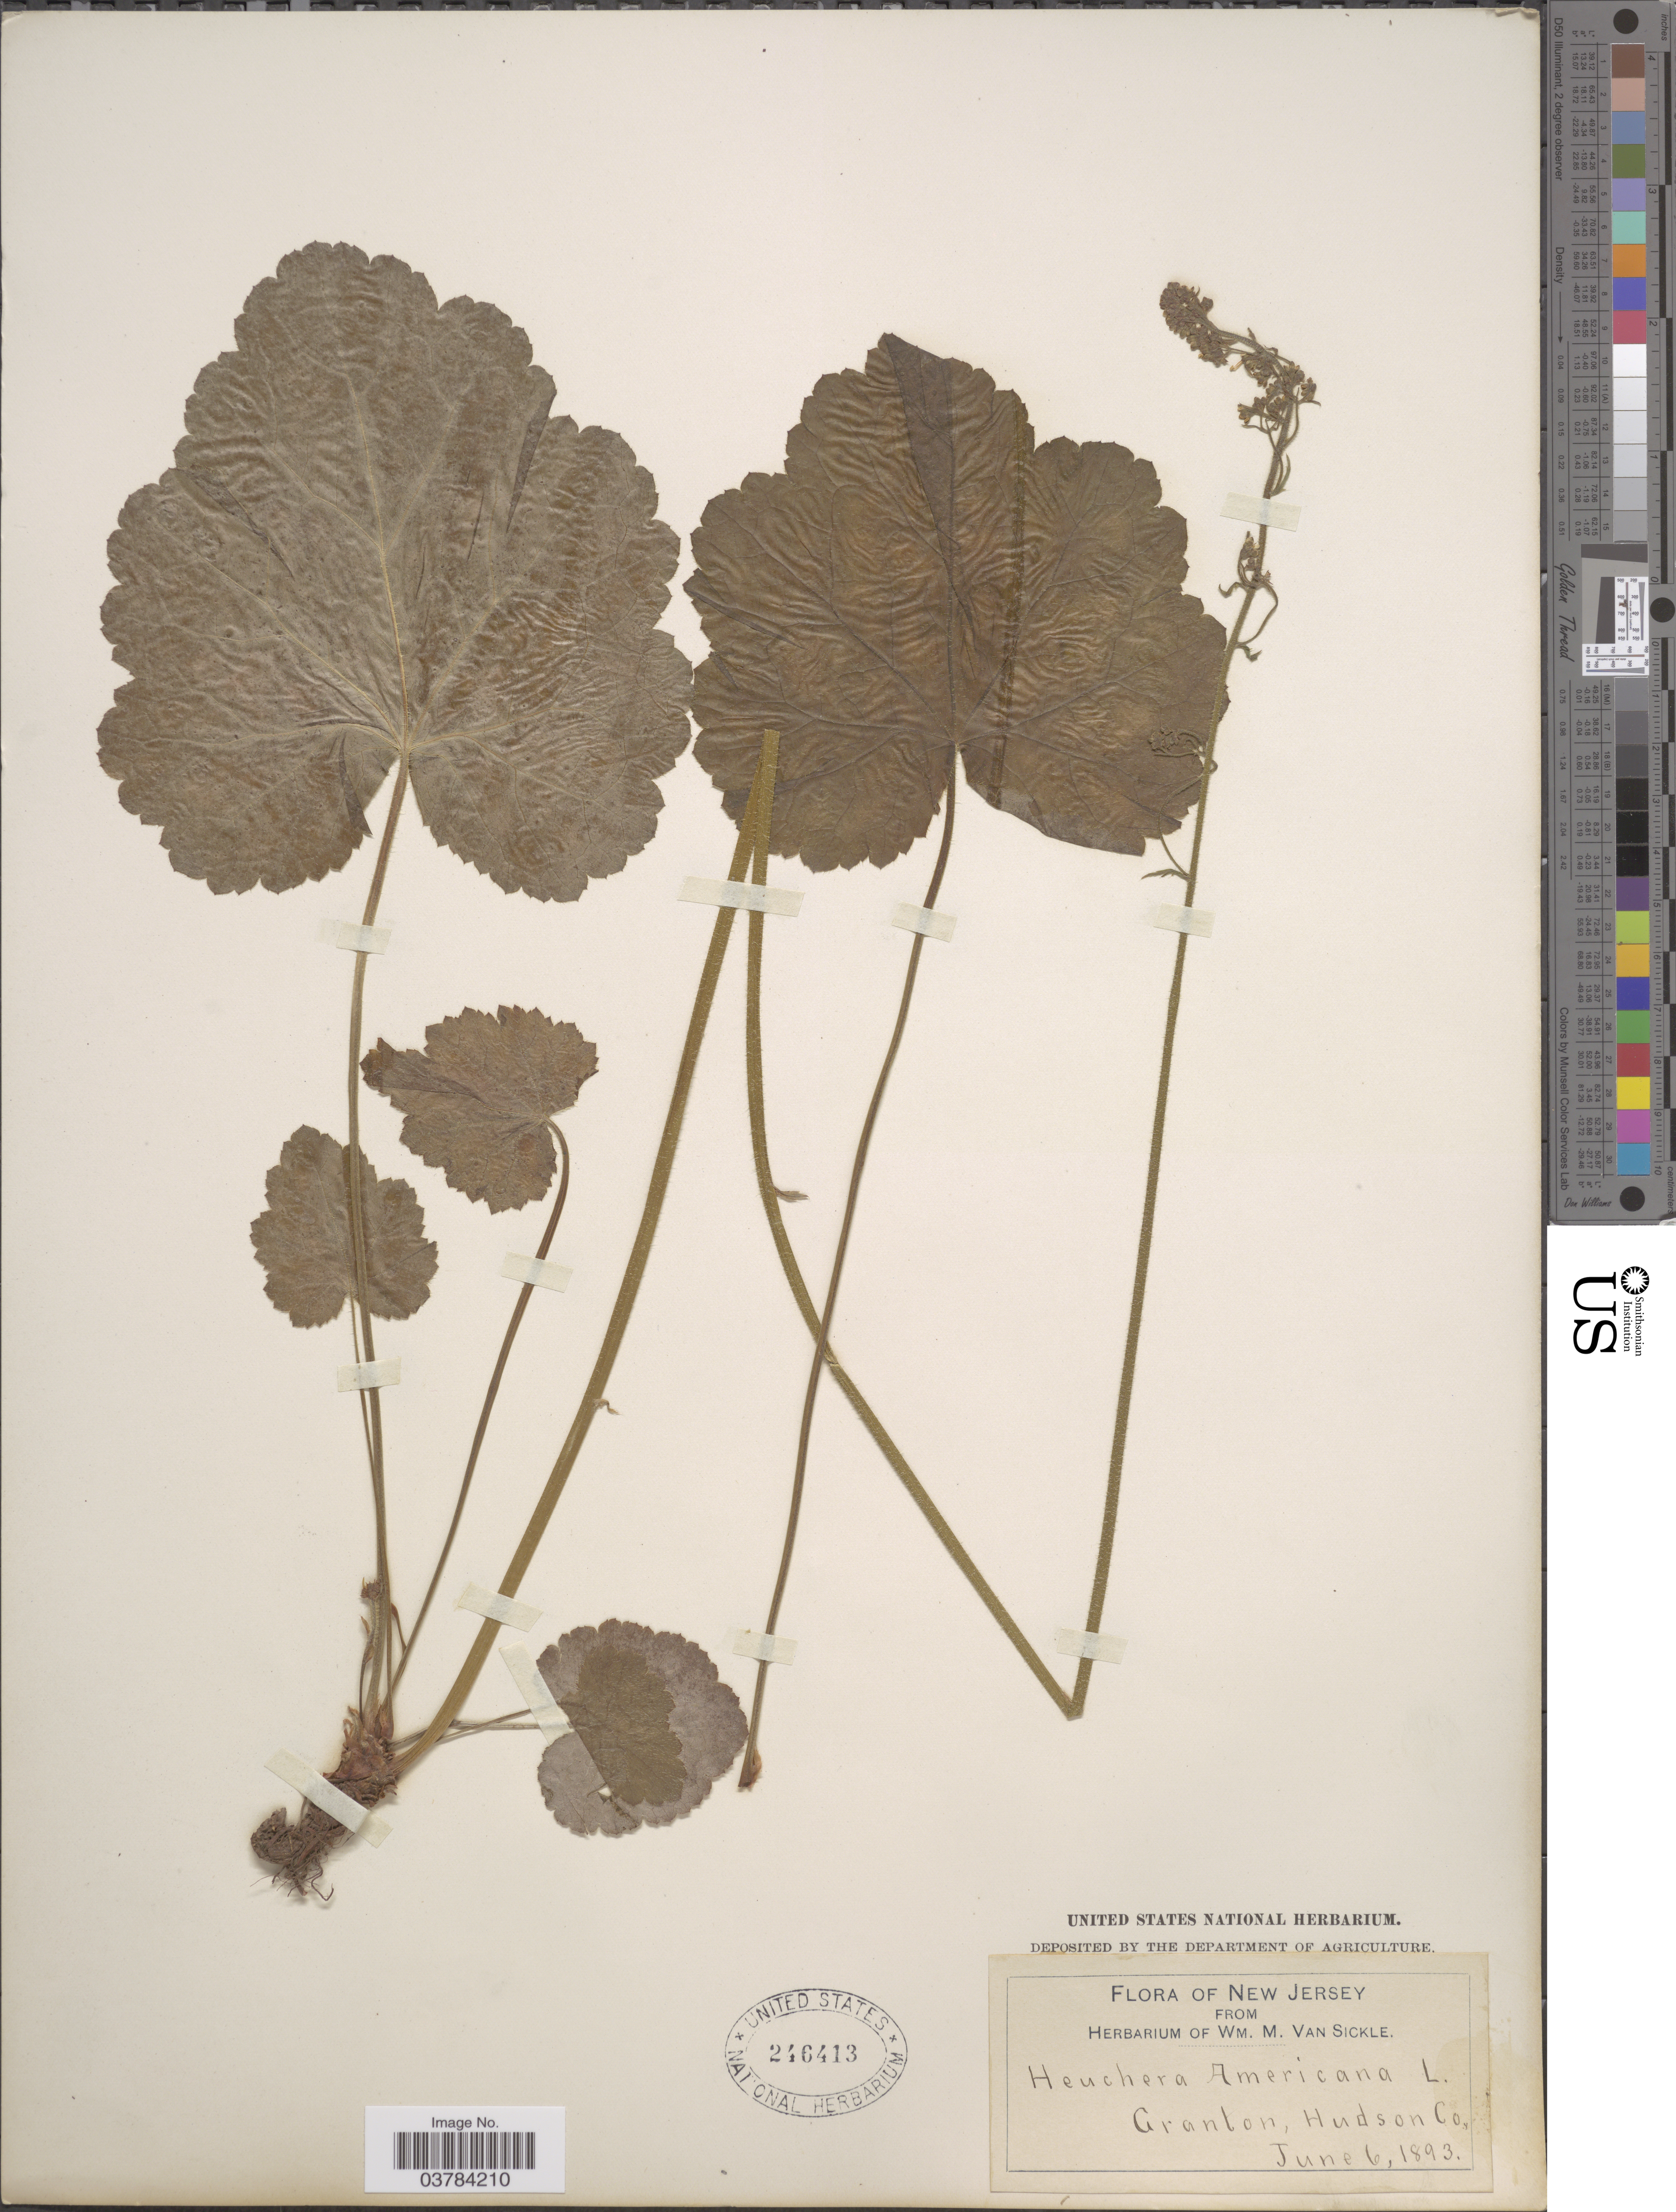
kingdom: Plantae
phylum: Tracheophyta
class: Magnoliopsida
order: Saxifragales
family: Saxifragaceae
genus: Heuchera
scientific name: Heuchera americana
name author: L.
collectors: W. M. Van Sickle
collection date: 1893-06-06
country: United States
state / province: New Jersey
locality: Granton, Hudson Co.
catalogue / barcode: US 246413